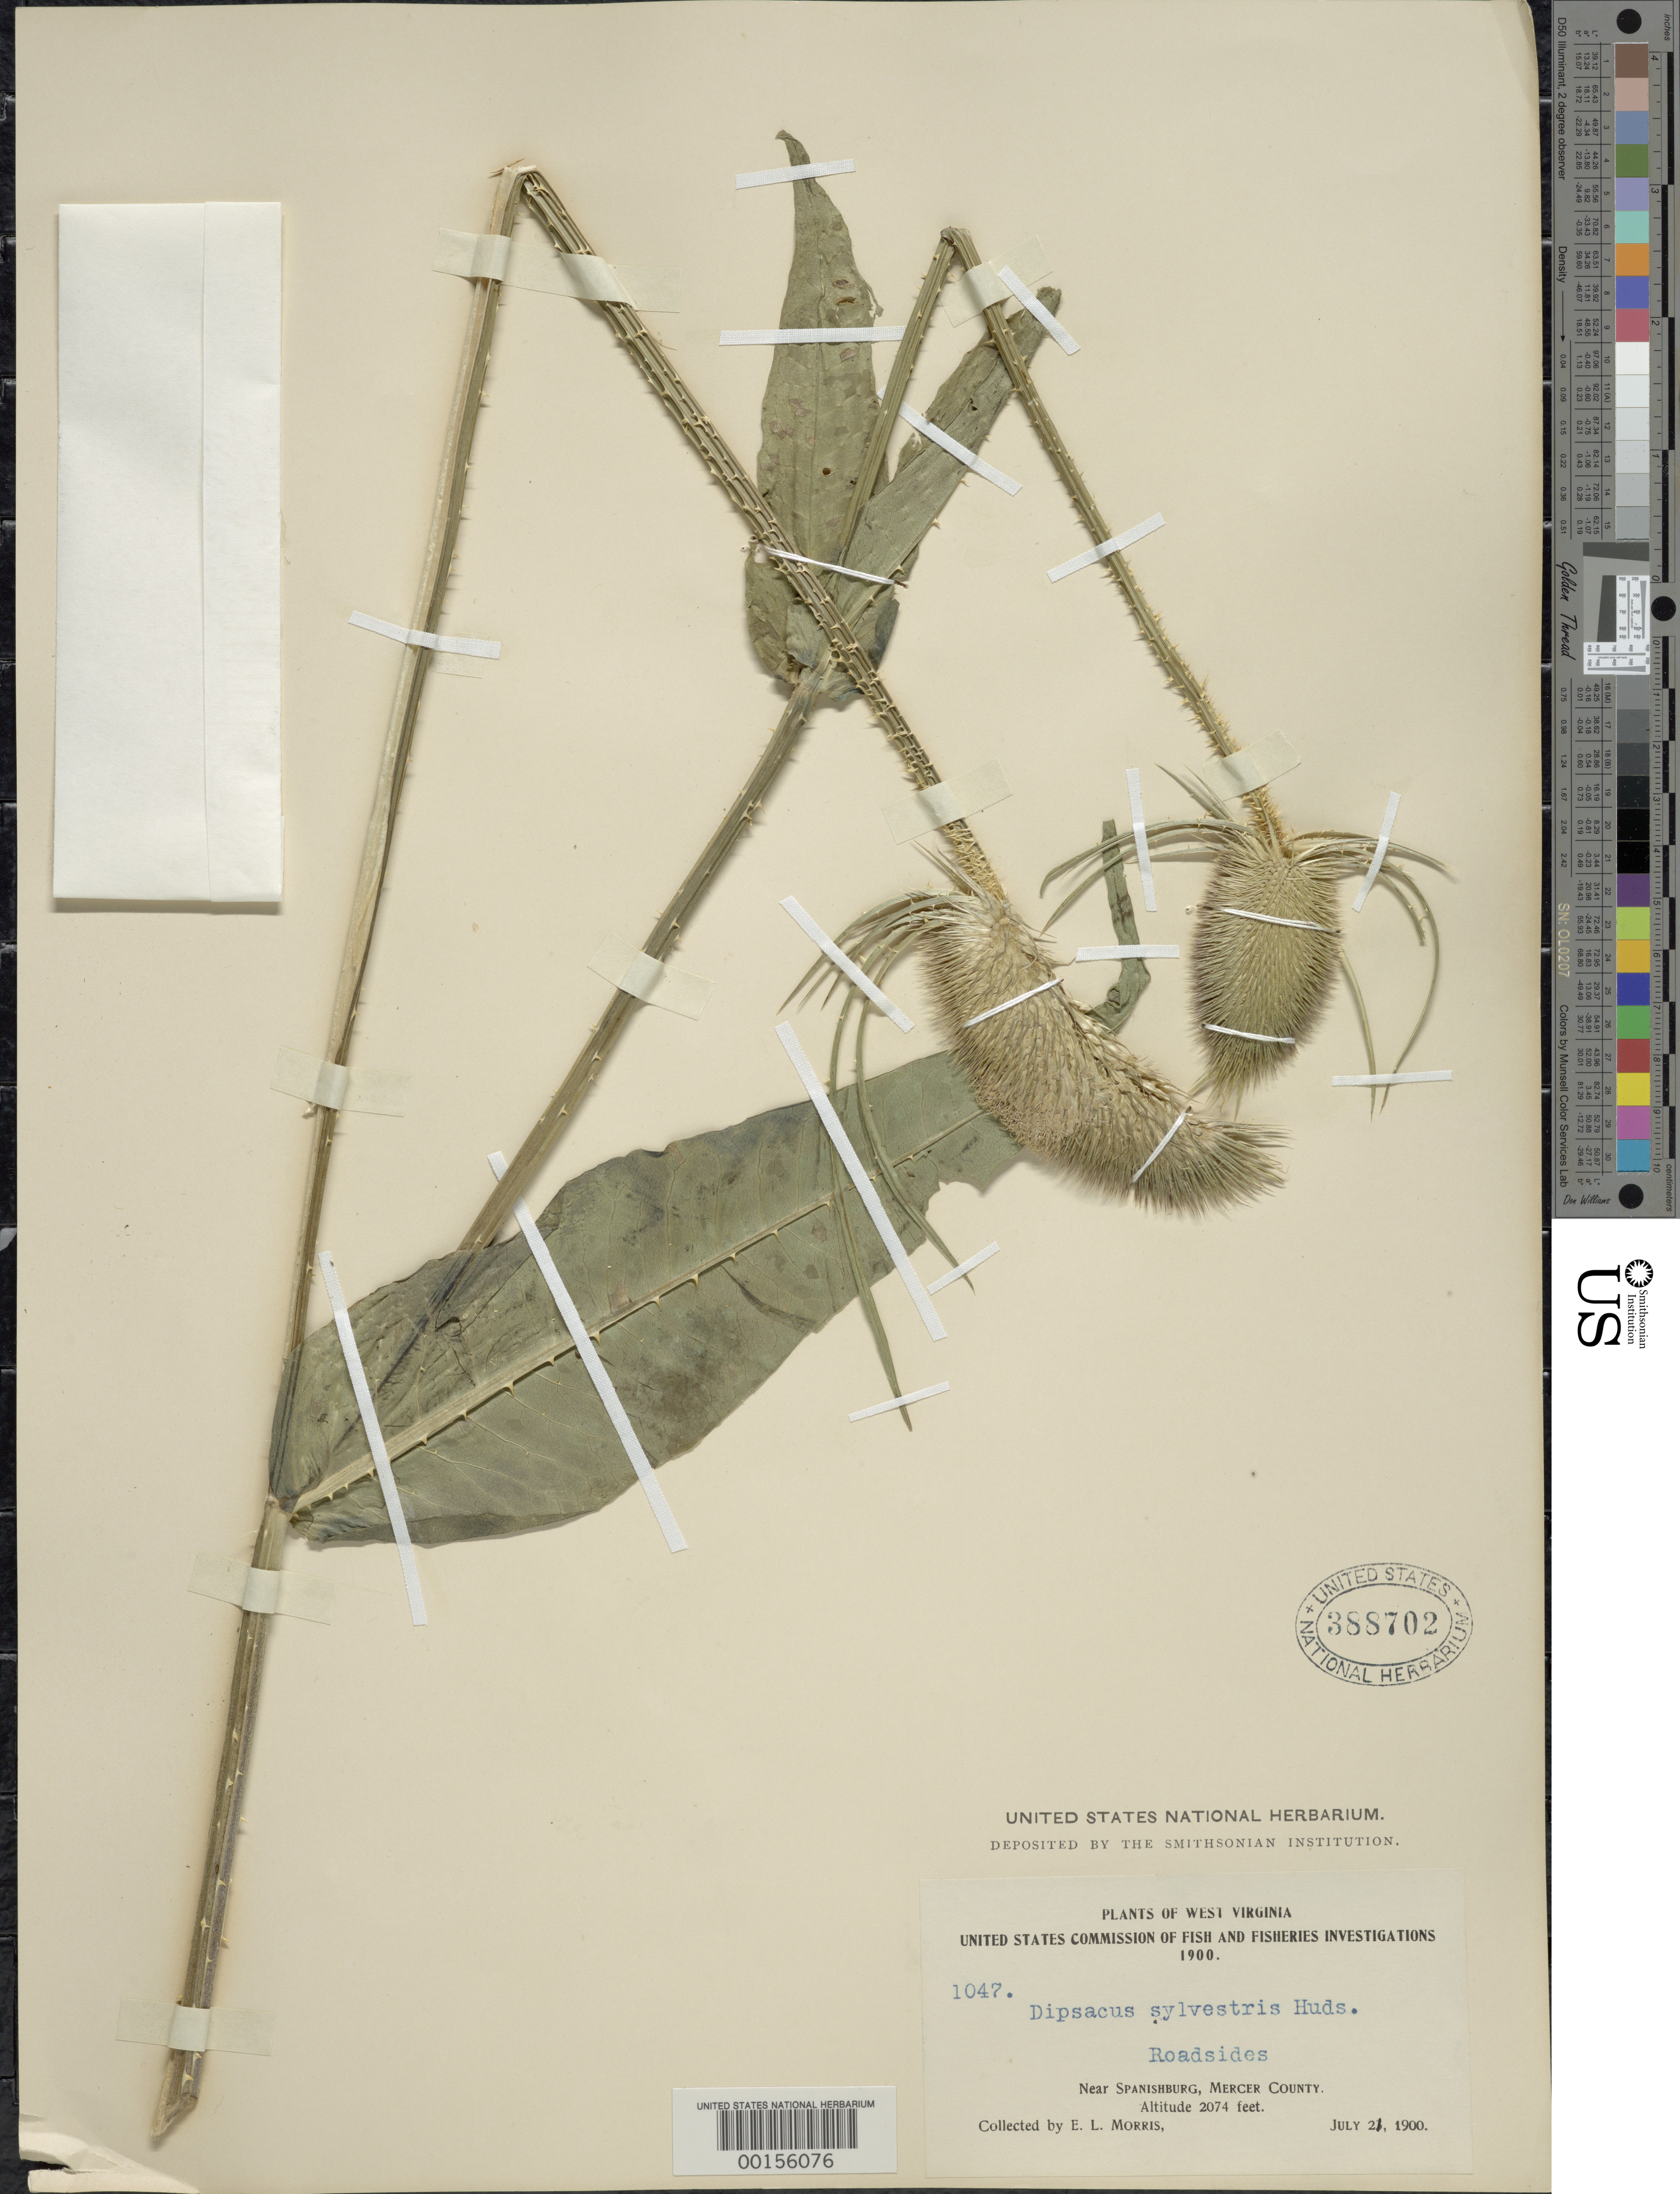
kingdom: Plantae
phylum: Tracheophyta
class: Magnoliopsida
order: Dipsacales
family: Caprifoliaceae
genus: Dipsacus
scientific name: Dipsacus sylvestris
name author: Huds.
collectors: E. L. Morris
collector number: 1047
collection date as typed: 21 Jul 1900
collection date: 1900-07-21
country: United States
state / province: West Virginia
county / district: Mercer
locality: Near Spanishburg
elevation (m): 2074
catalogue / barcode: US 388702